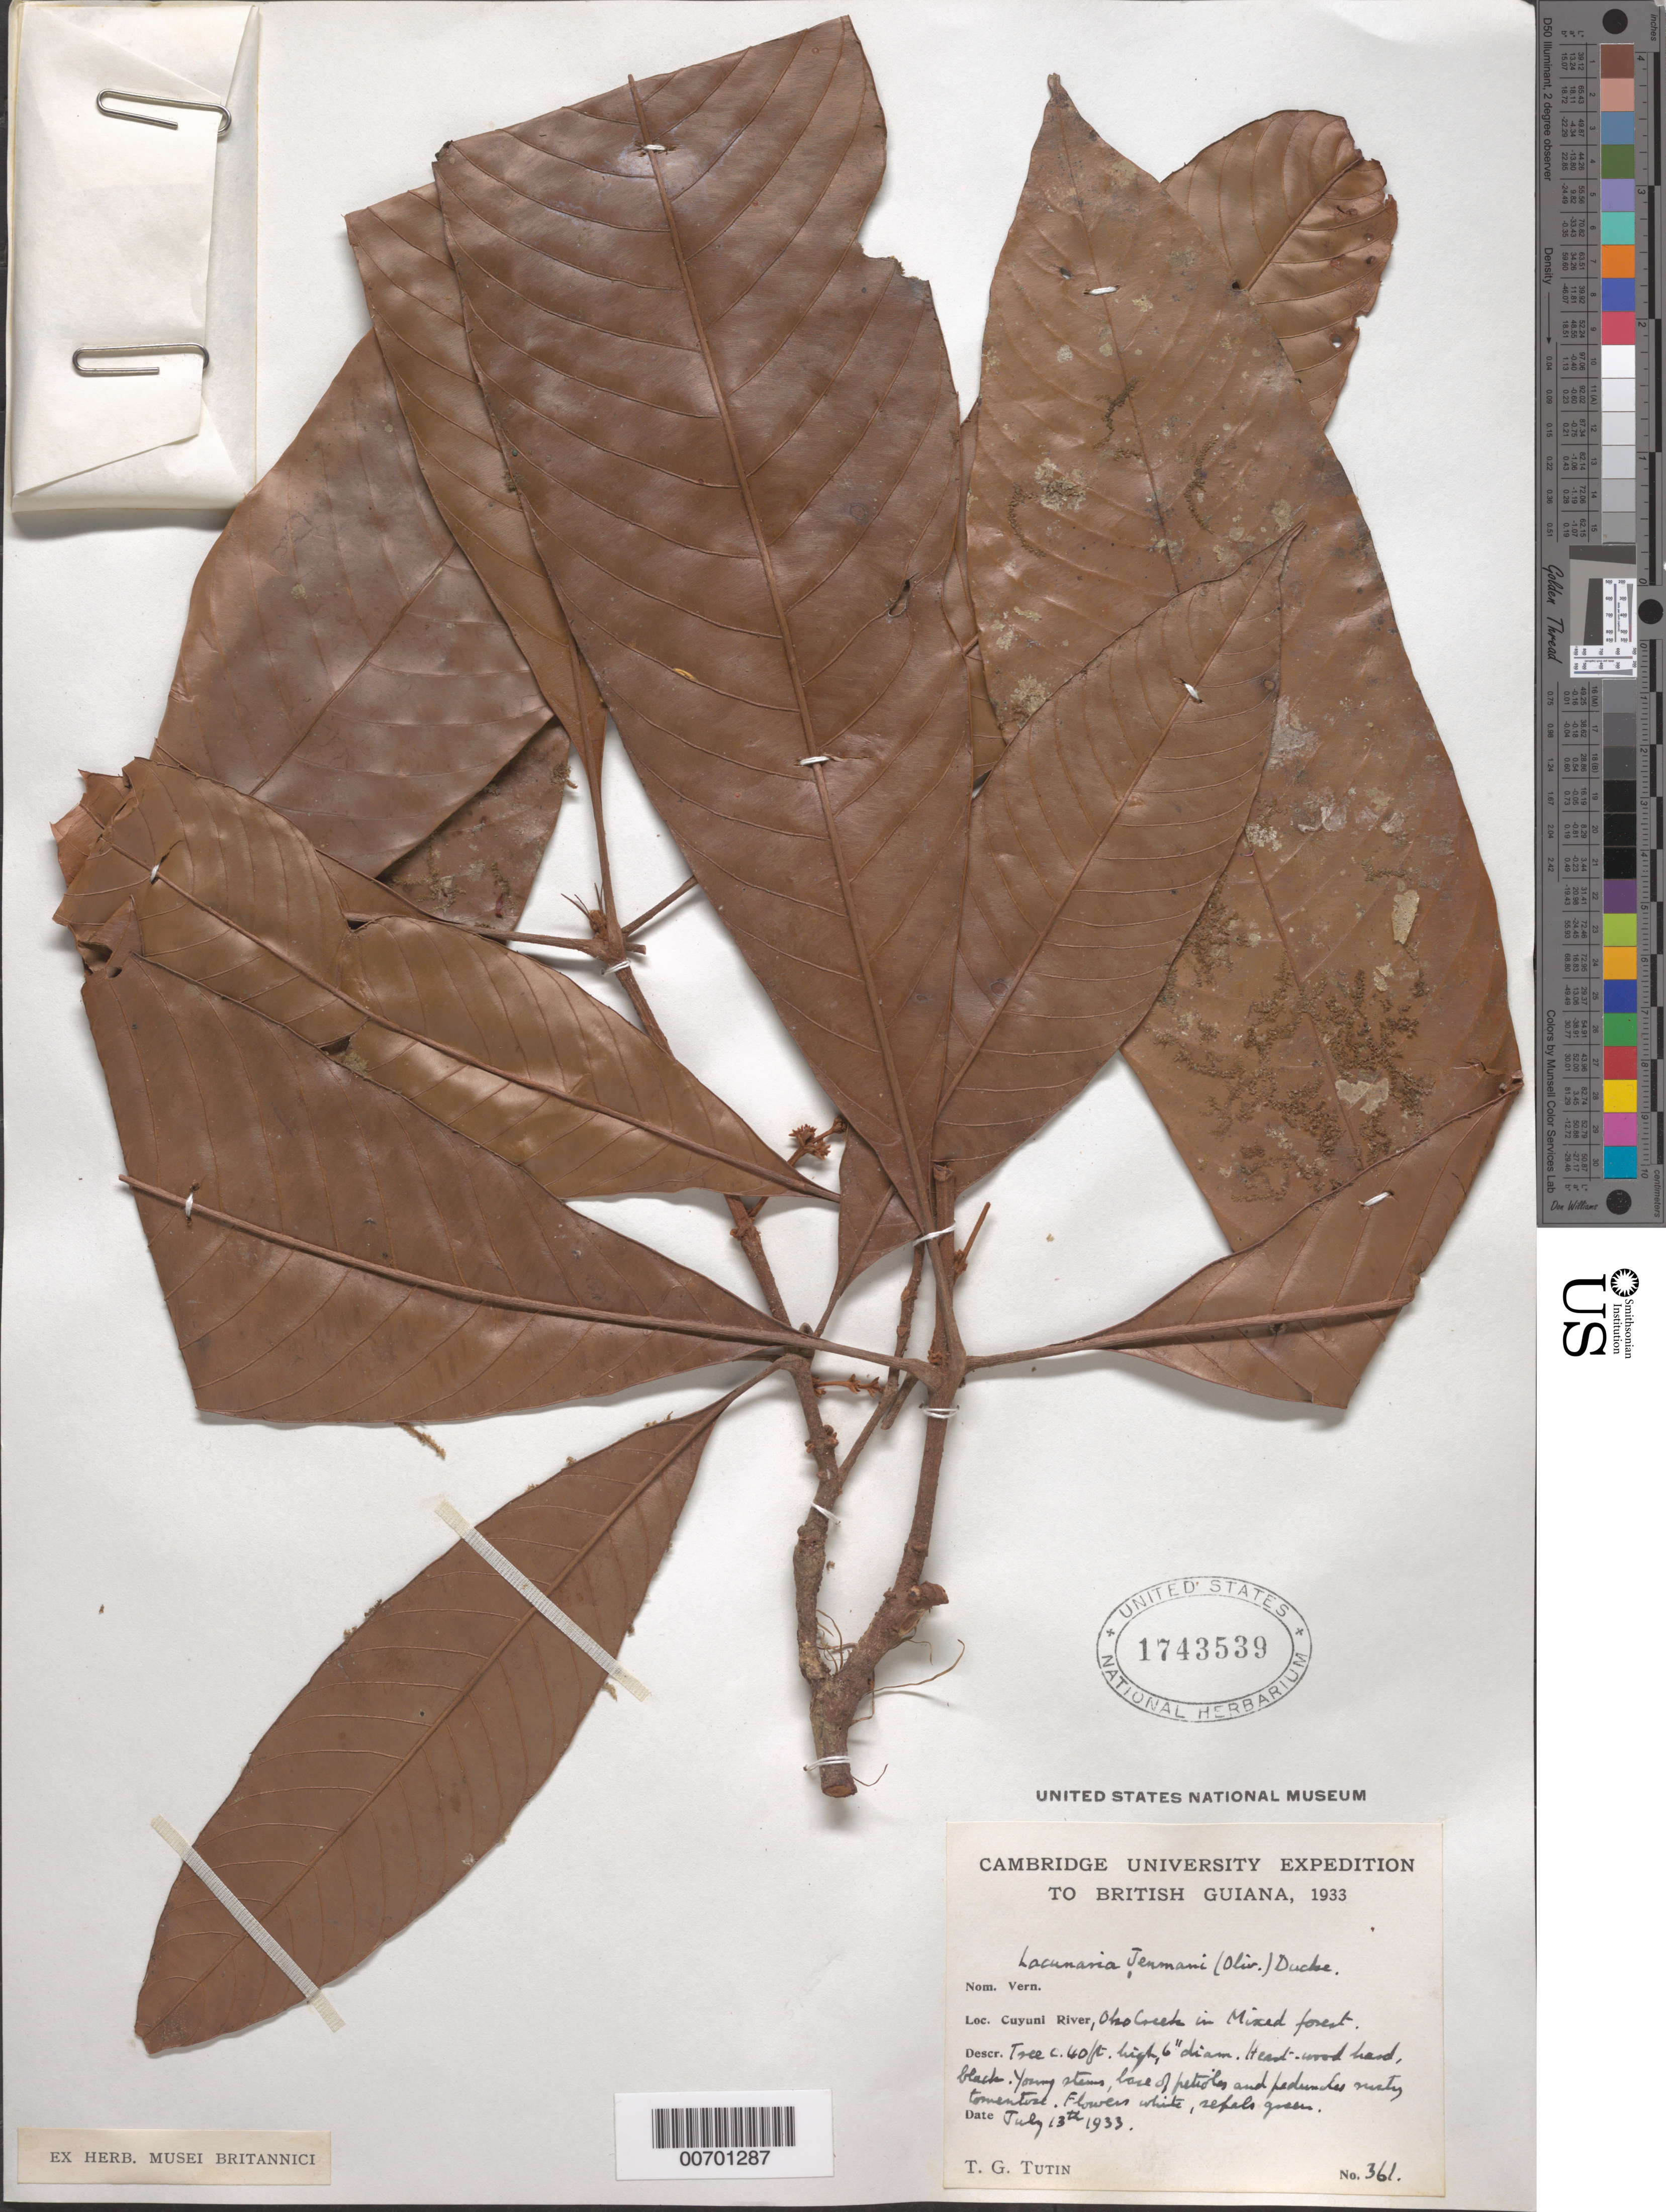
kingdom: Plantae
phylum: Tracheophyta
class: Magnoliopsida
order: Malpighiales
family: Quiinaceae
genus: Lacunaria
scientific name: Lacunaria jenmanii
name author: (Oliv.) Ducke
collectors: T. G. Tutin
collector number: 361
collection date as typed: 13-Jul-33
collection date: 1933-07-13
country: Guyana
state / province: Cuyuni-Mazaruni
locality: Oko Creek, Cuyuni R.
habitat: Mixed forest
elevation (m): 91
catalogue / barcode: US 1743539